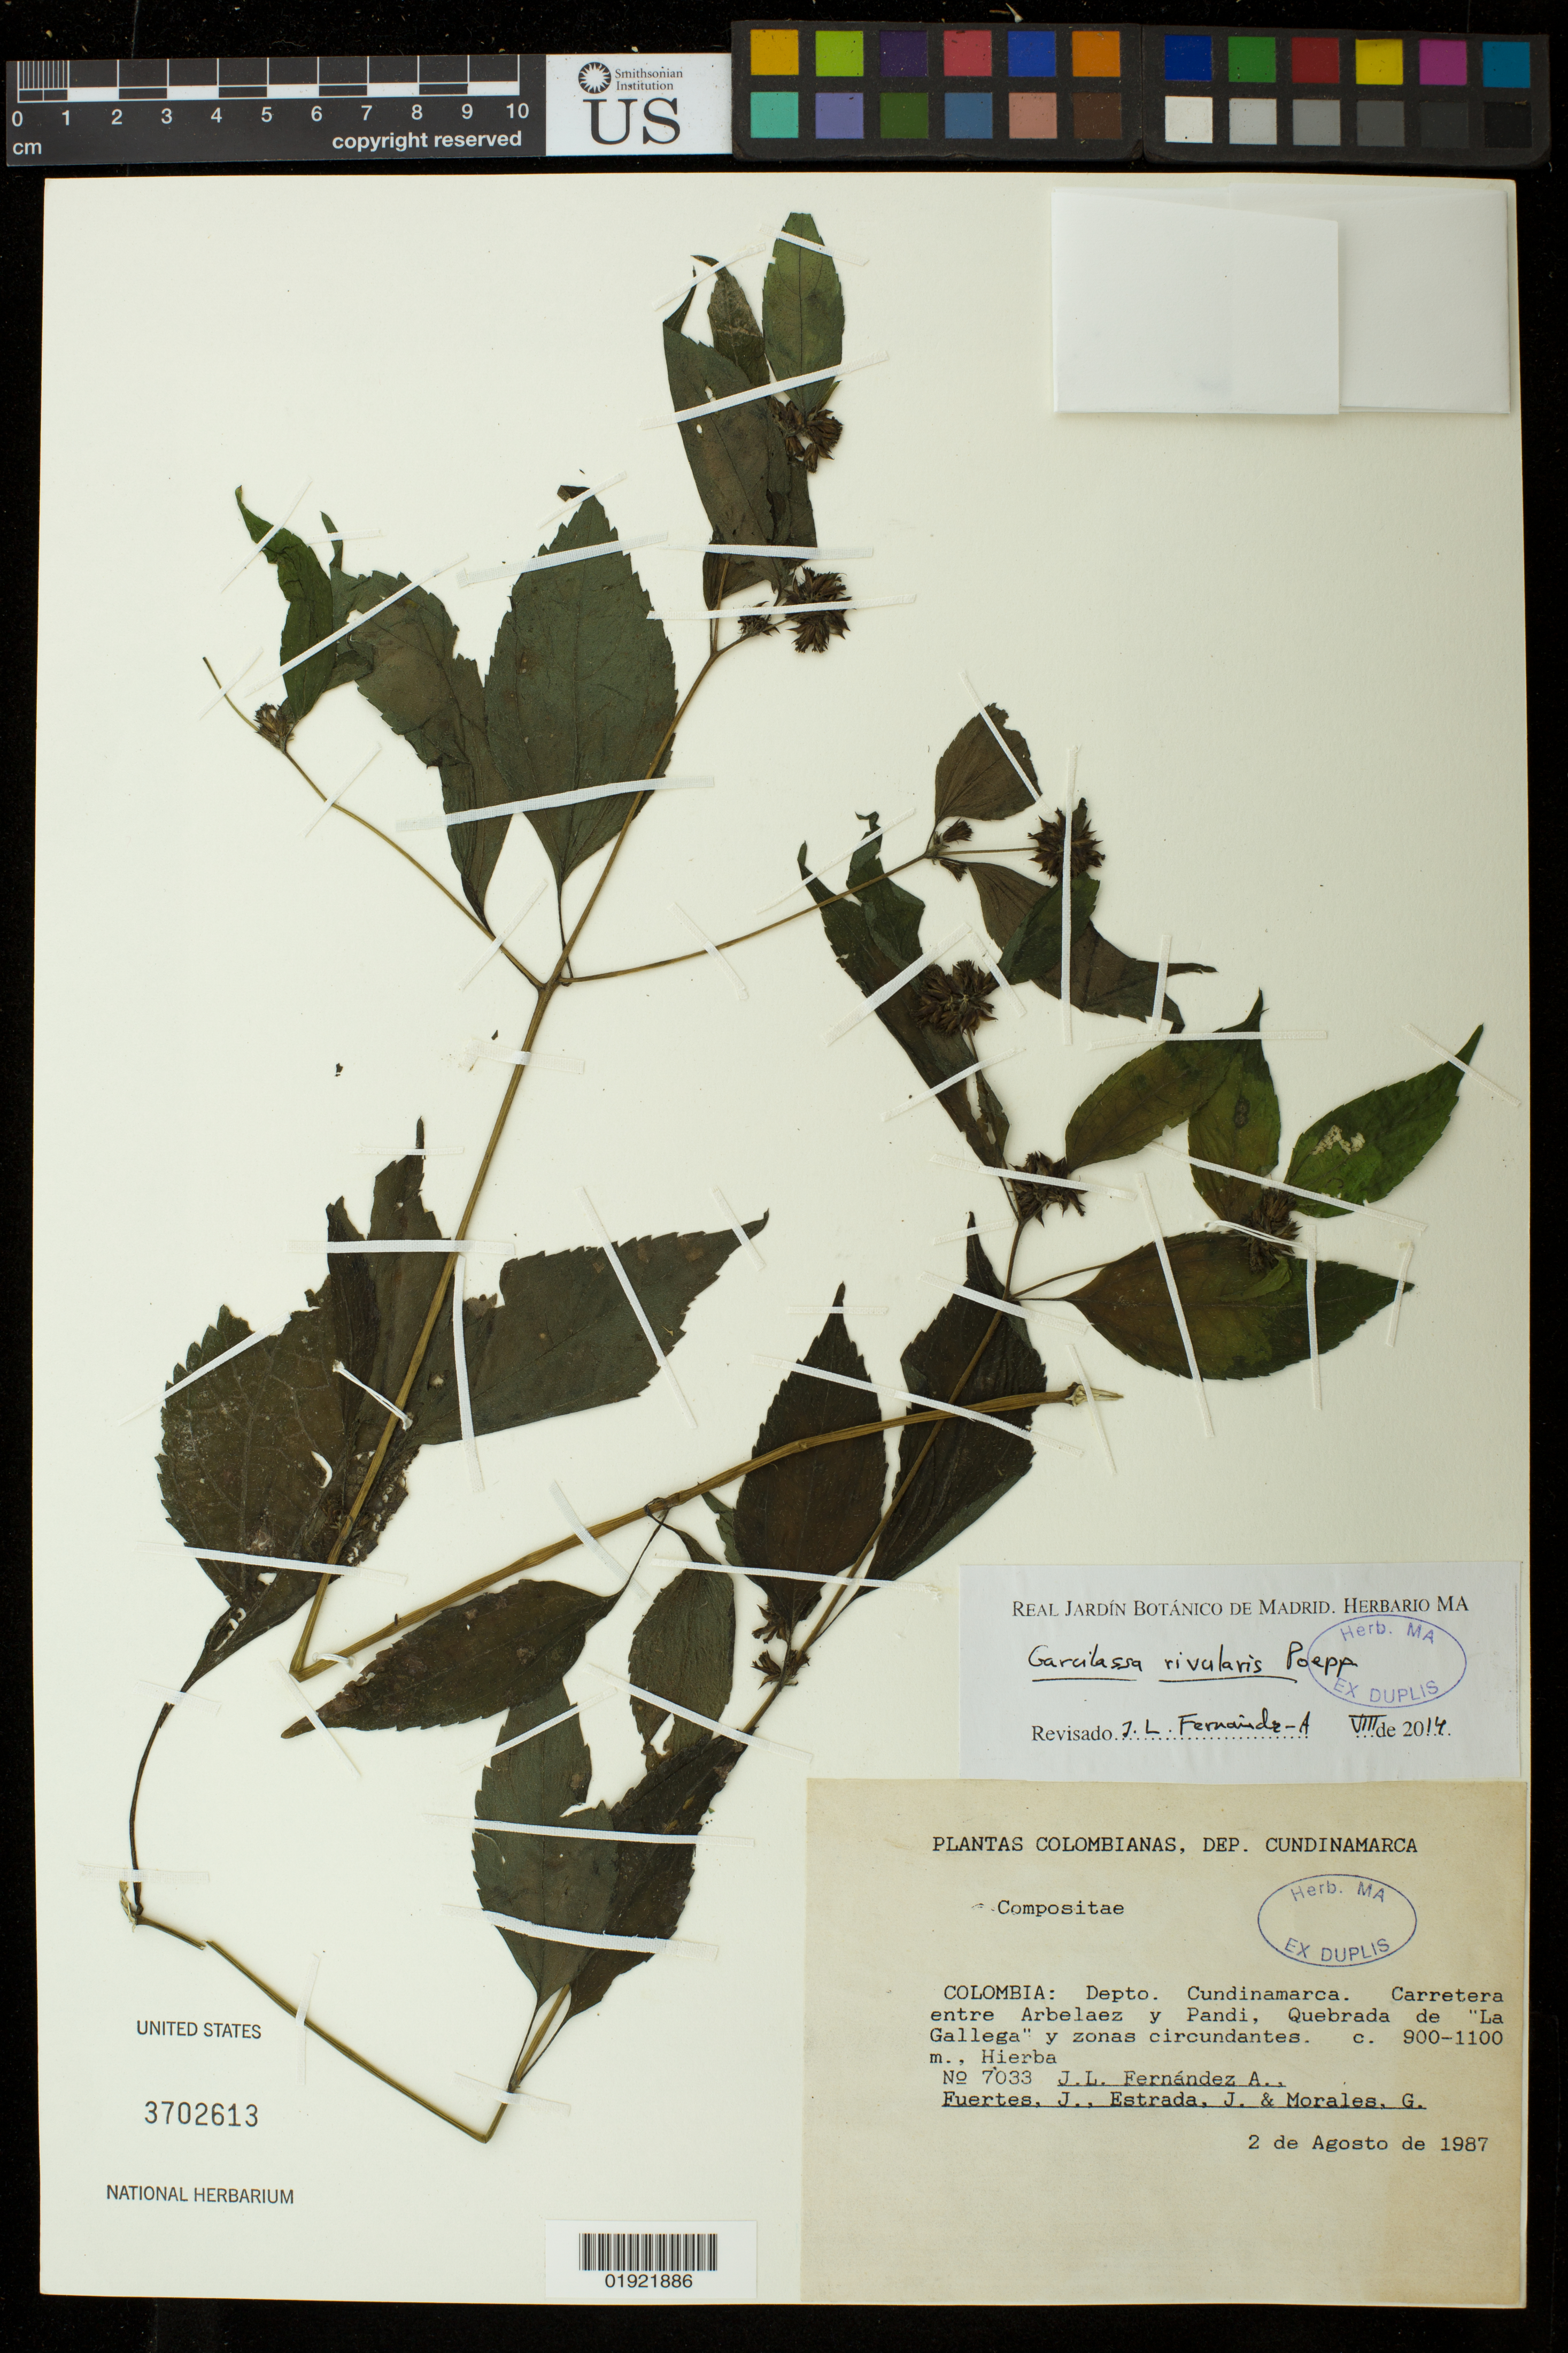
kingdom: Plantae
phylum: Tracheophyta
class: Magnoliopsida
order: Asterales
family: Asteraceae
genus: Garcilassa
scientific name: Garcilassa rivularis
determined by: Fernández-Alonso, J. L.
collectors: J. L. Fernández-Alonso, J. Fuertes, J. Estrada & G. Morales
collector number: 7033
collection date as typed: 2 de Agosto de 1987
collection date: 1987-08-02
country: Colombia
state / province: Cundinamarca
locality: Carretera entre Arbelaez y Pandi, Quebrada de "La Gallega" y zonas circundantes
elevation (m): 900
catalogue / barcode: US 3702613